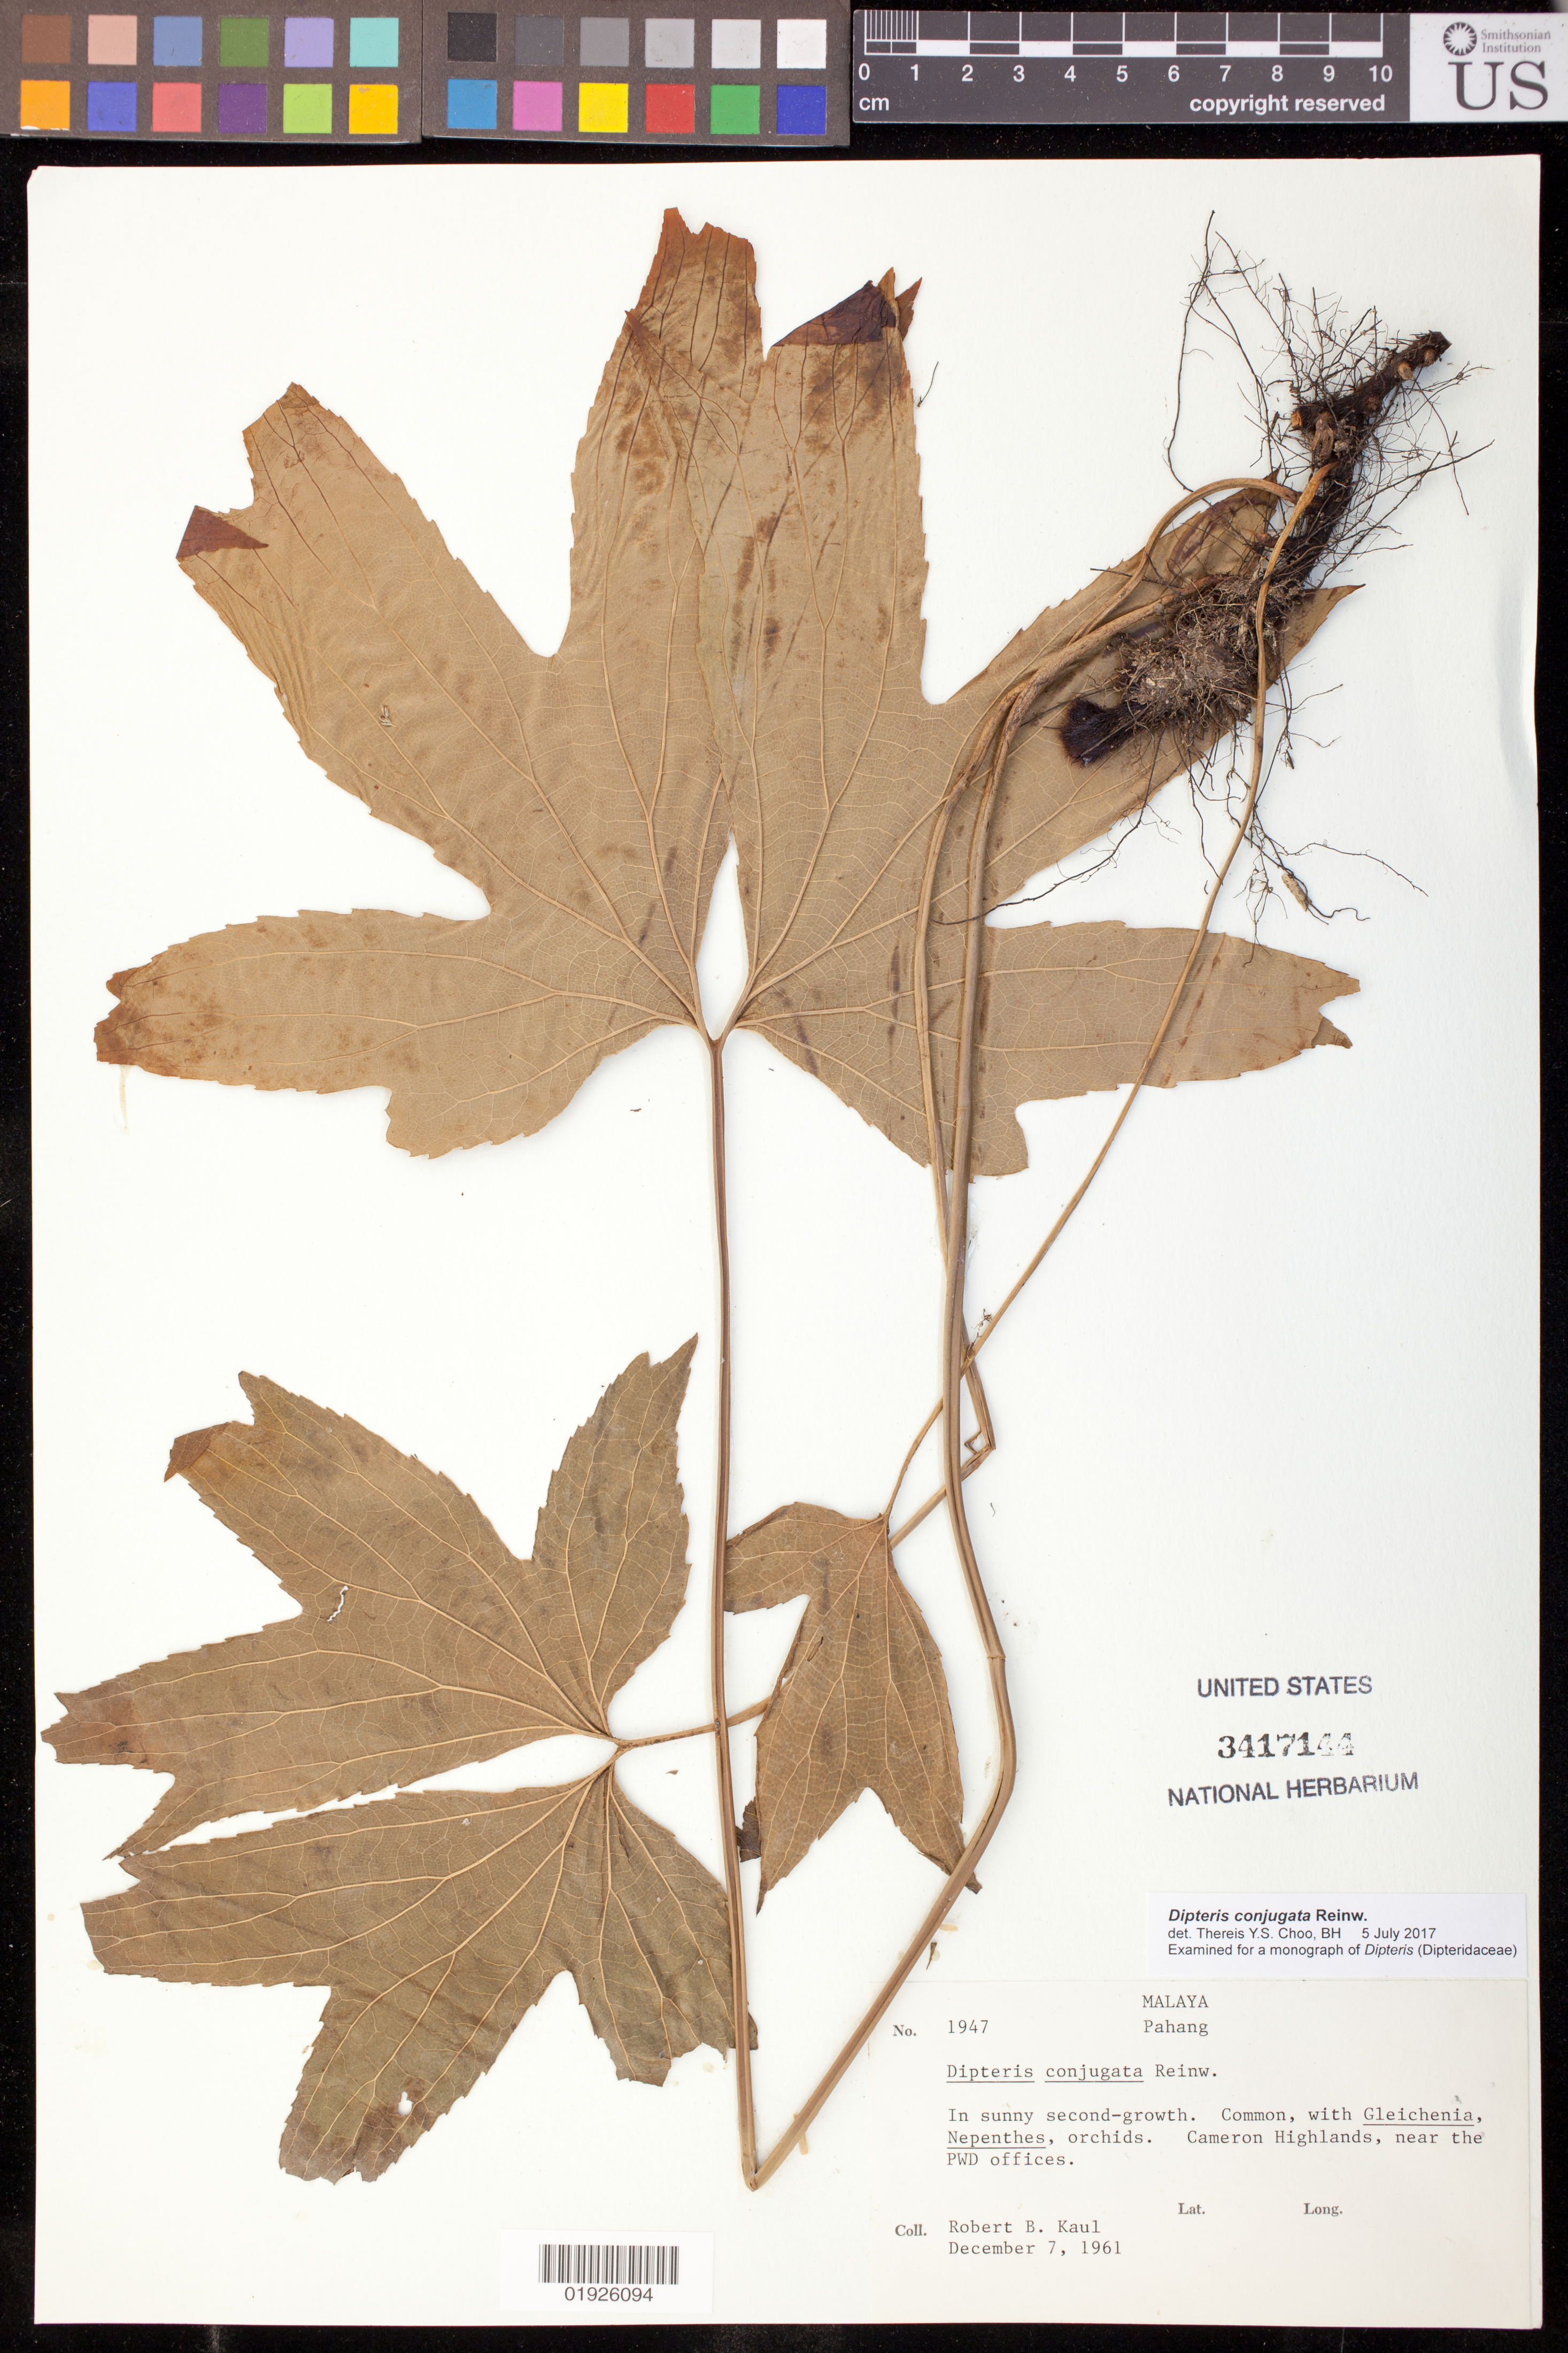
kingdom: Plantae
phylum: Tracheophyta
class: Polypodiopsida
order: Gleicheniales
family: Dipteridaceae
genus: Dipteris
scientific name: Dipteris conjugata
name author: Reinw.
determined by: Choo, Thereis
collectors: R. Kaul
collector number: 1947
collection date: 1961-12-07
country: Malaysia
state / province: Pahang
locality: State of Pahang. Cameron Highlands, near the PWD offices.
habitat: In sunny second-growth.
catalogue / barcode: US 3417144